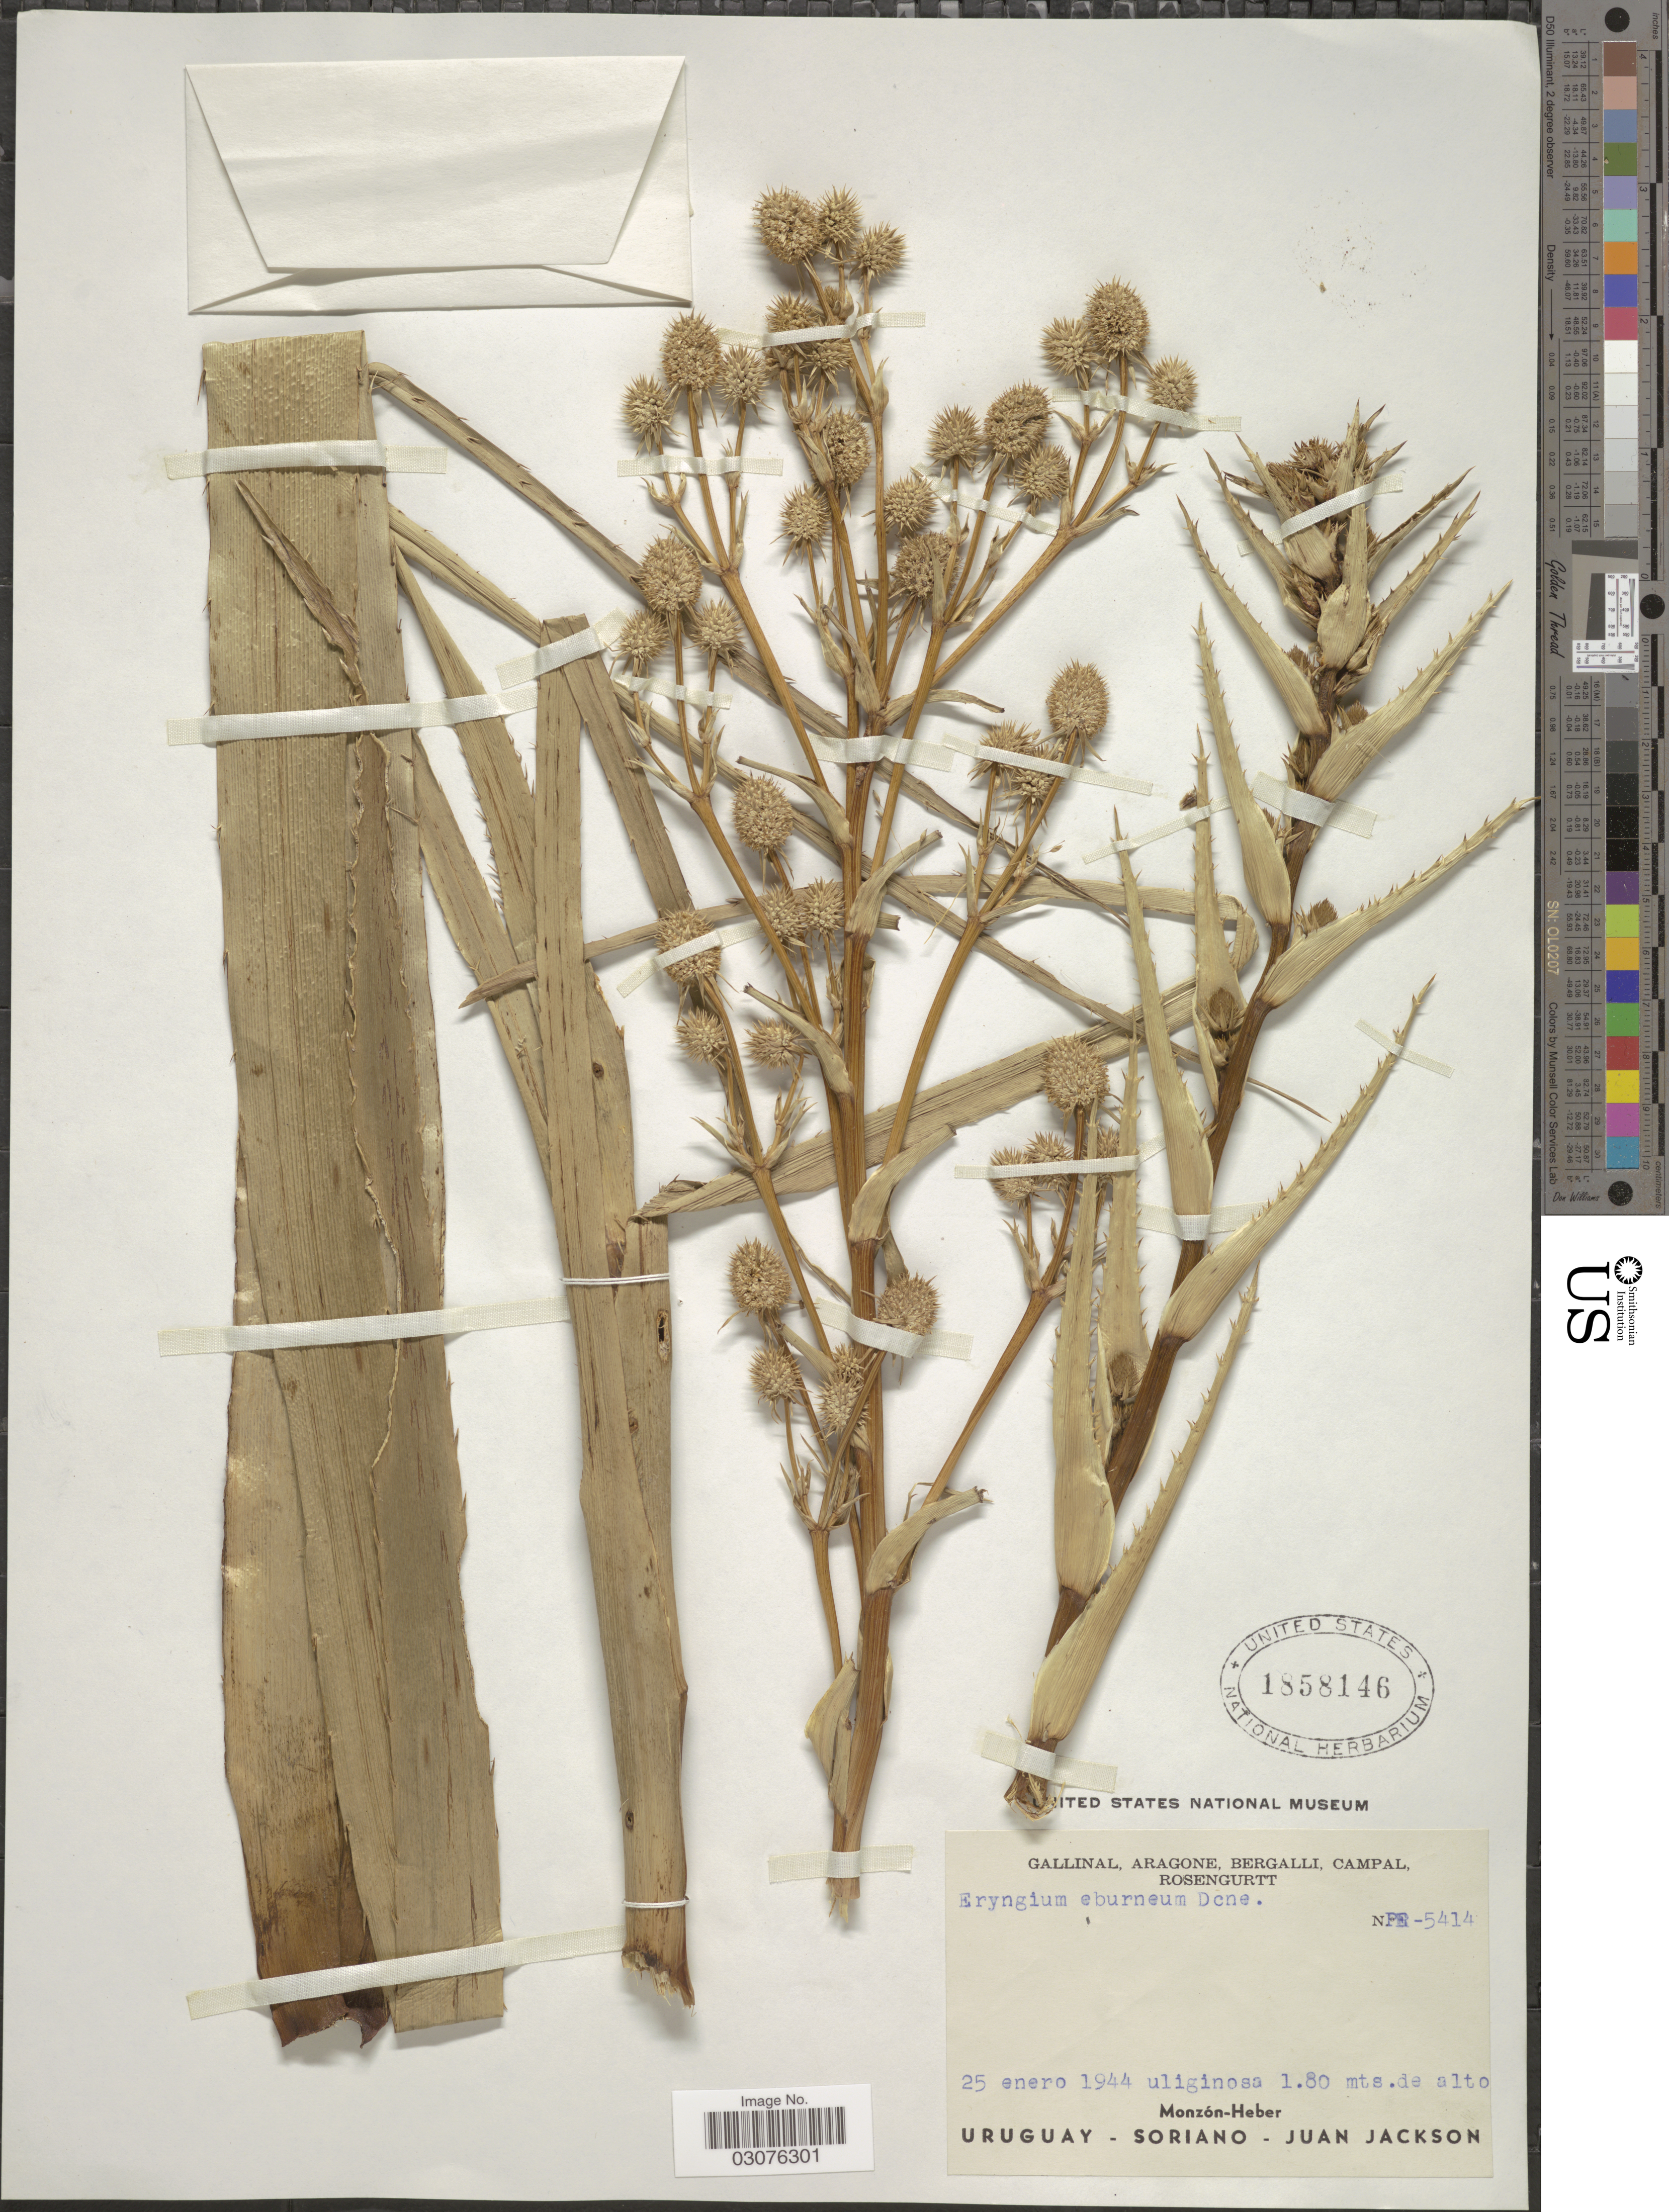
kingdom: Plantae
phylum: Tracheophyta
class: Magnoliopsida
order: Apiales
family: Apiaceae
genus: Eryngium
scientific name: Eryngium eburneum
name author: Decne.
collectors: Monzon-Heber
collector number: PE-5414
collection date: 1944-01-25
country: Uruguay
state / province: Soriano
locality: Juan Jackson.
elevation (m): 1.8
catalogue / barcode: US 1858146